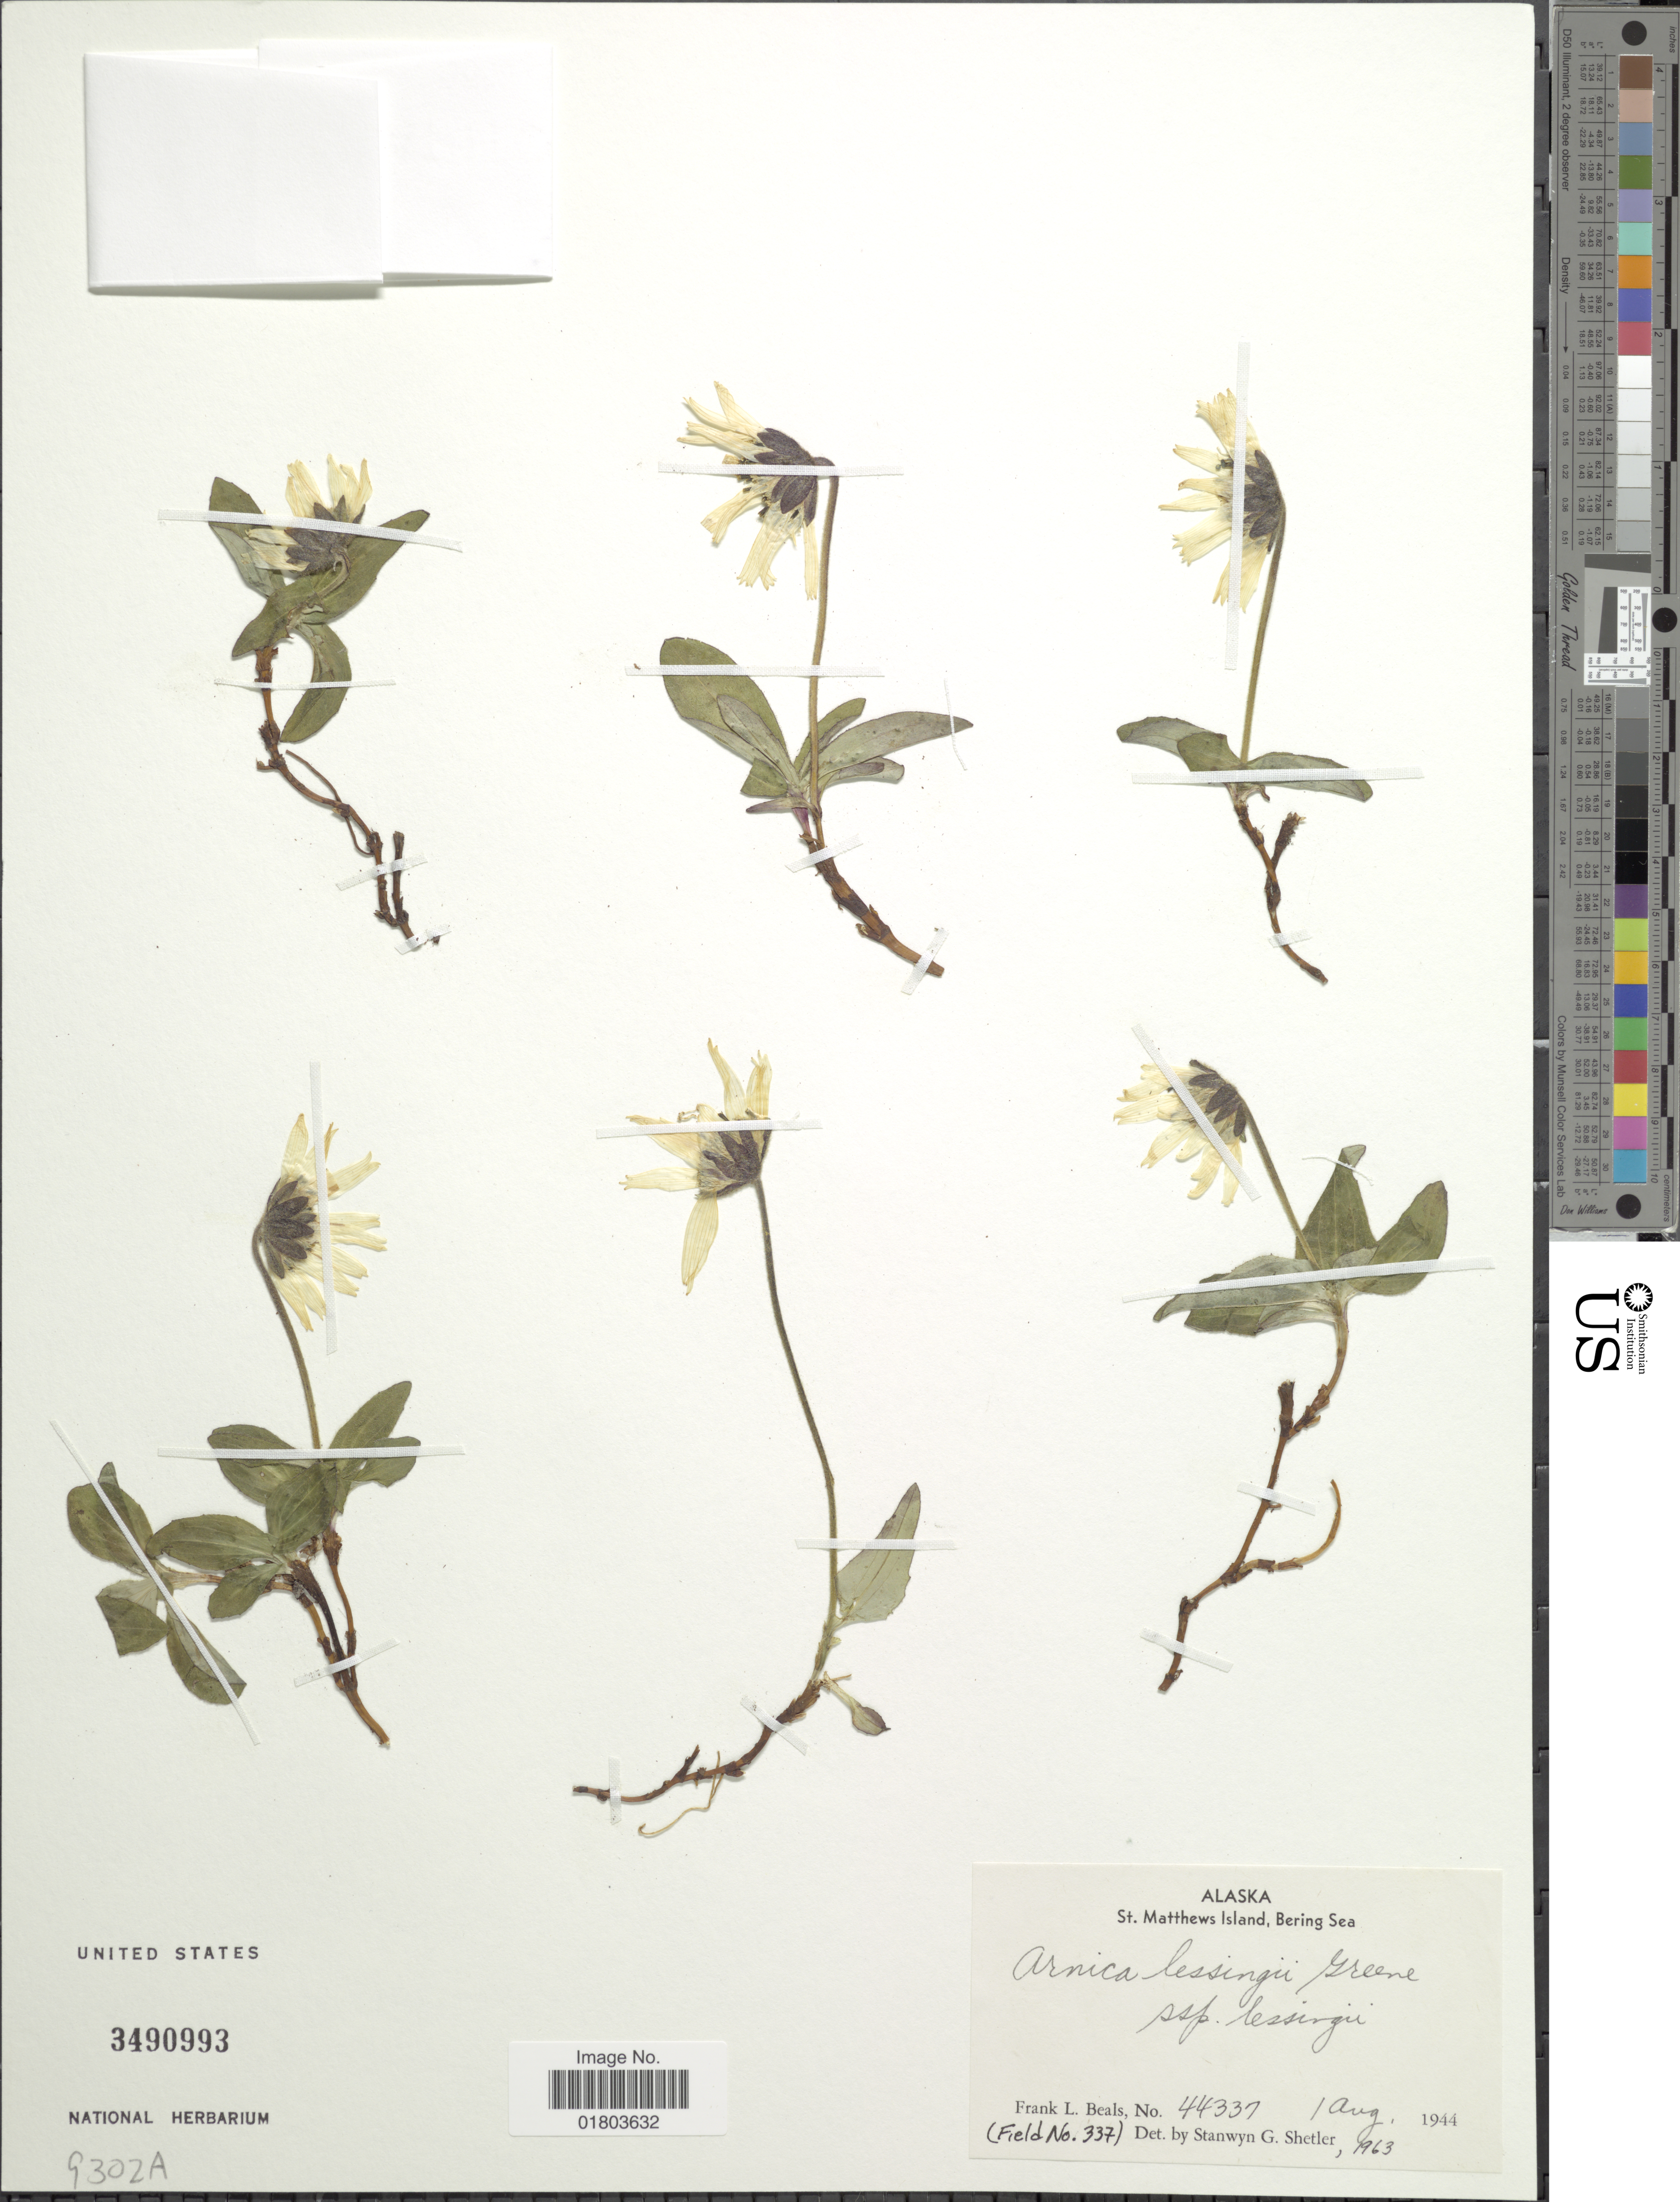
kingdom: Plantae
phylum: Tracheophyta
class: Magnoliopsida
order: Asterales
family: Asteraceae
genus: Arnica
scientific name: Arnica lessingii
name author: (Torr. & A. Gray) Greene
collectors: F. Beals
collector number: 44337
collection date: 1944-08-01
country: United States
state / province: Alaska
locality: St Matthews Island, Bering Sea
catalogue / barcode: US 3490993